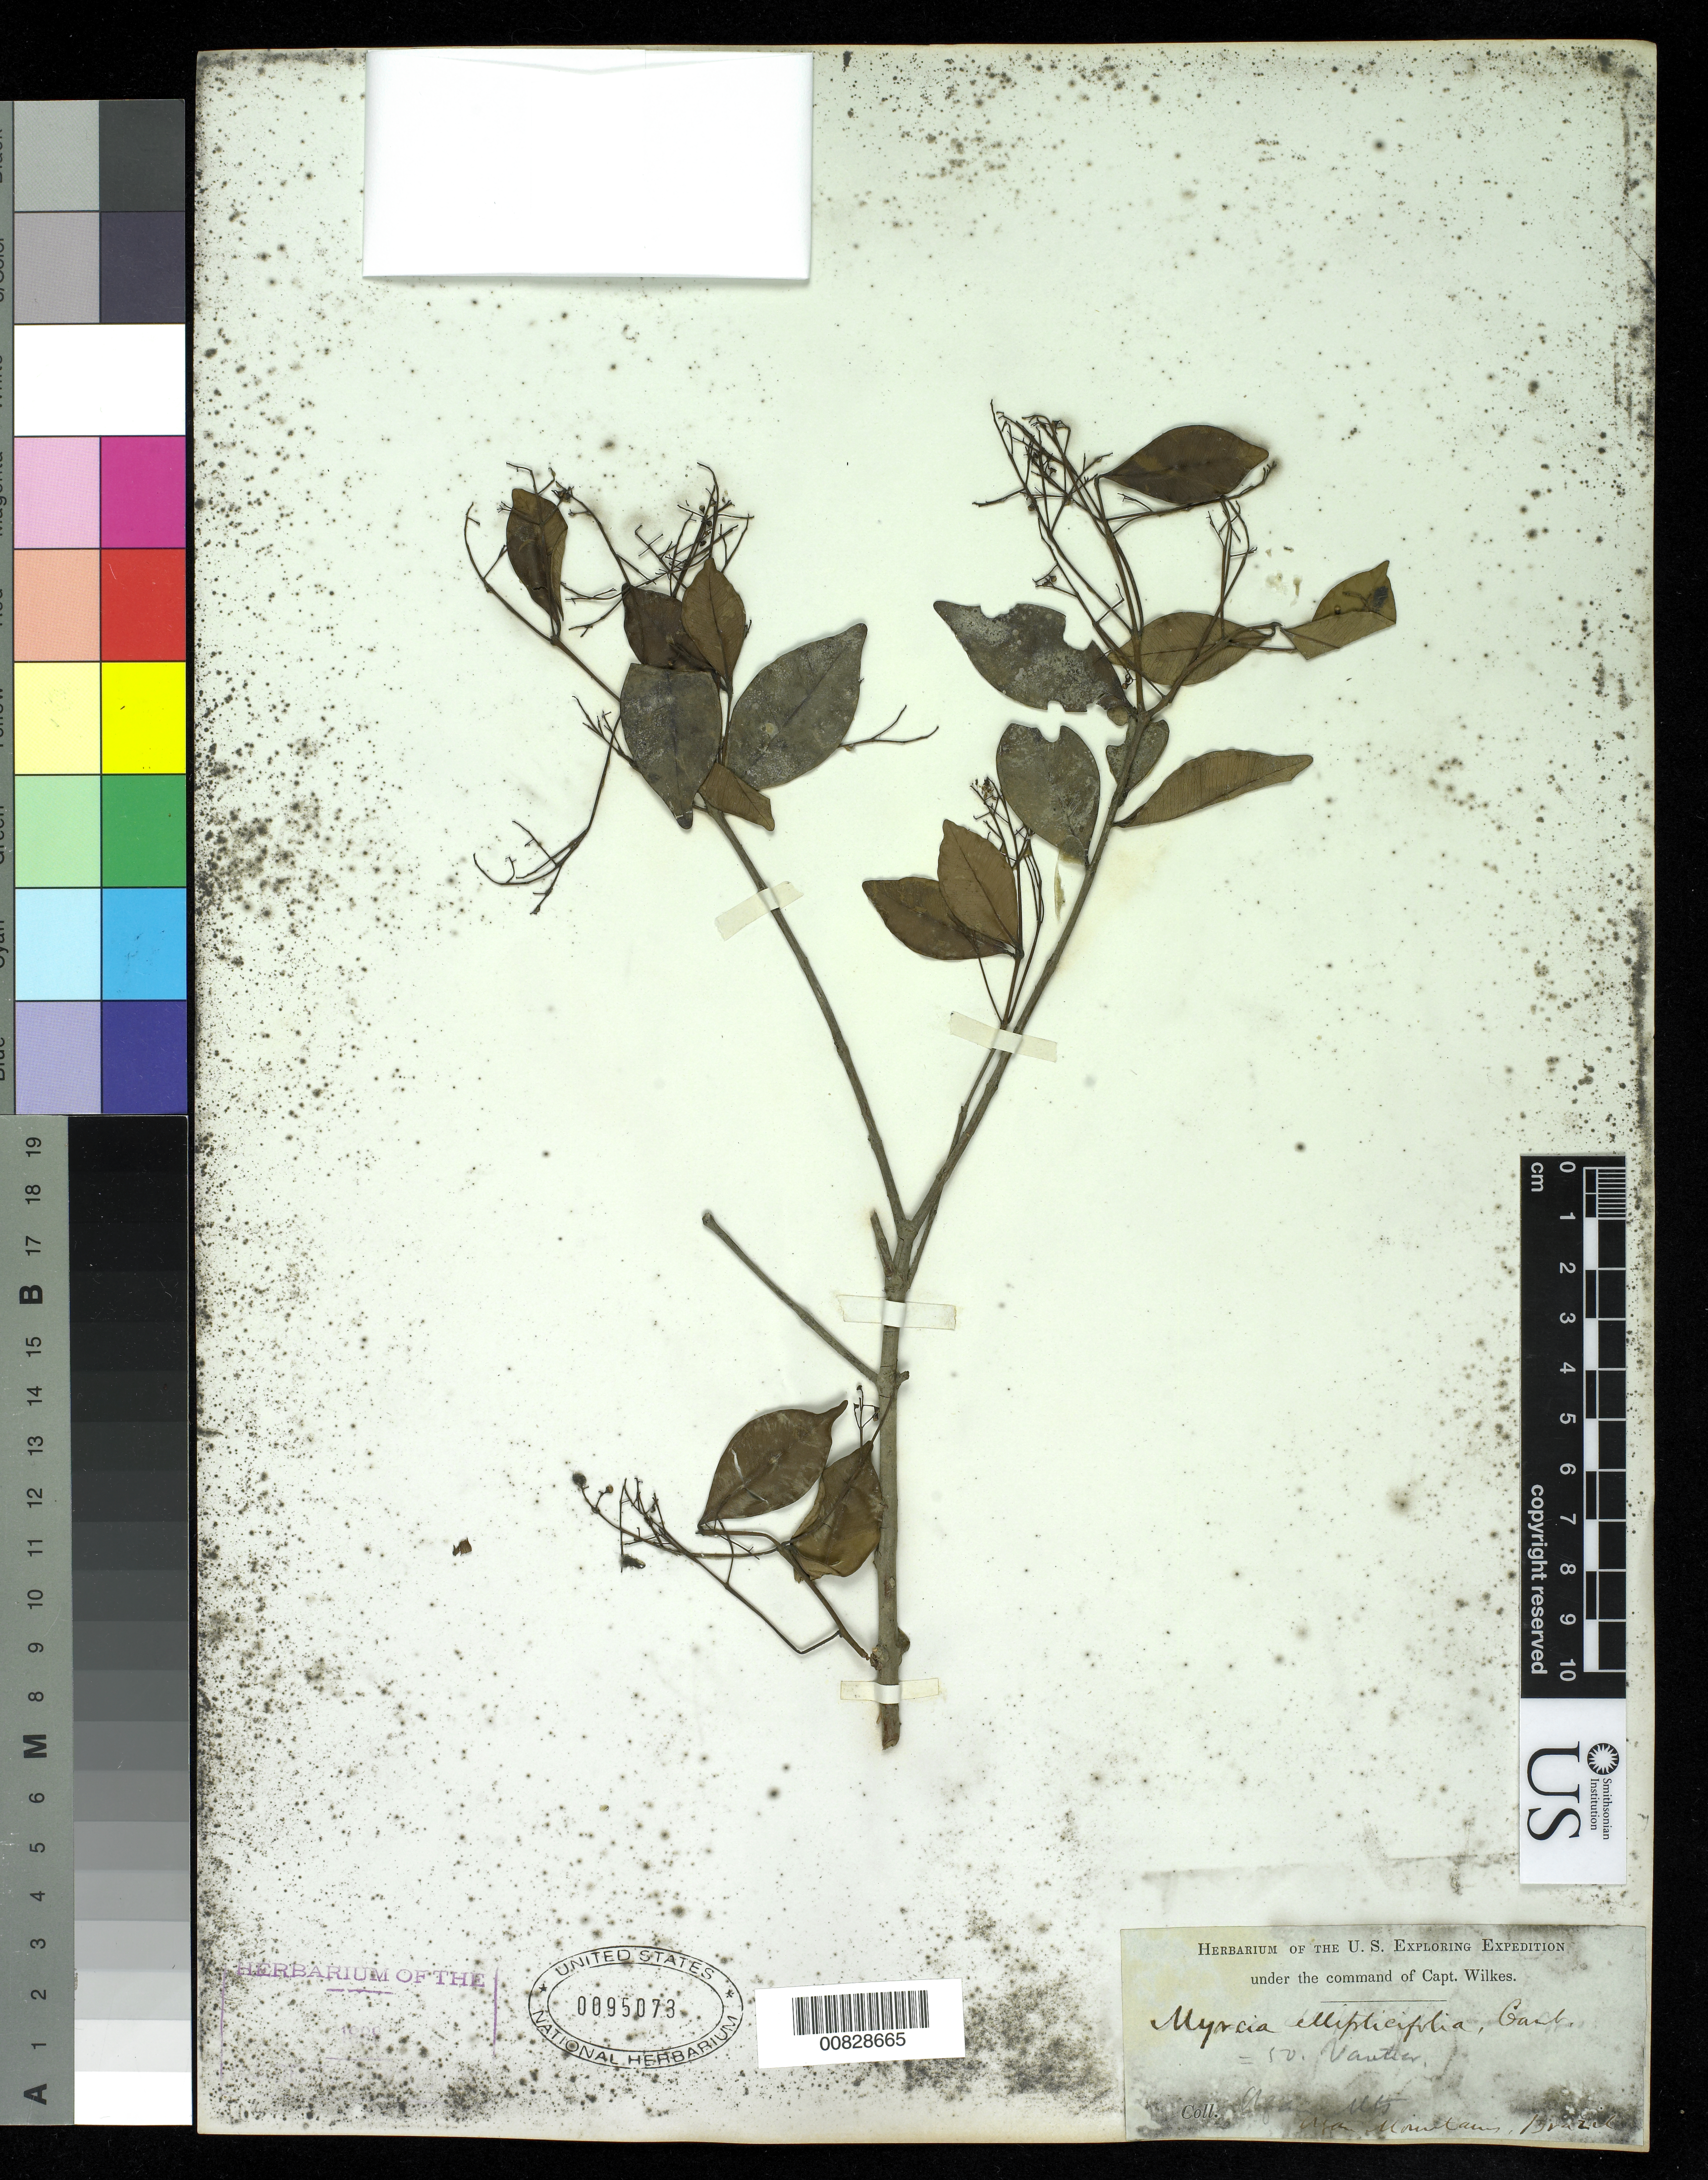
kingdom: Plantae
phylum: Tracheophyta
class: Magnoliopsida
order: Myrtales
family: Myrtaceae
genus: Myrcia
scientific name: Myrcia multiflora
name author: (Lam.) DC.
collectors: Wilkes Explor. Exped.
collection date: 1838/1842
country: Brazil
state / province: Rio de Janeiro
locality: Organ Mountains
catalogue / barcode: US 95073